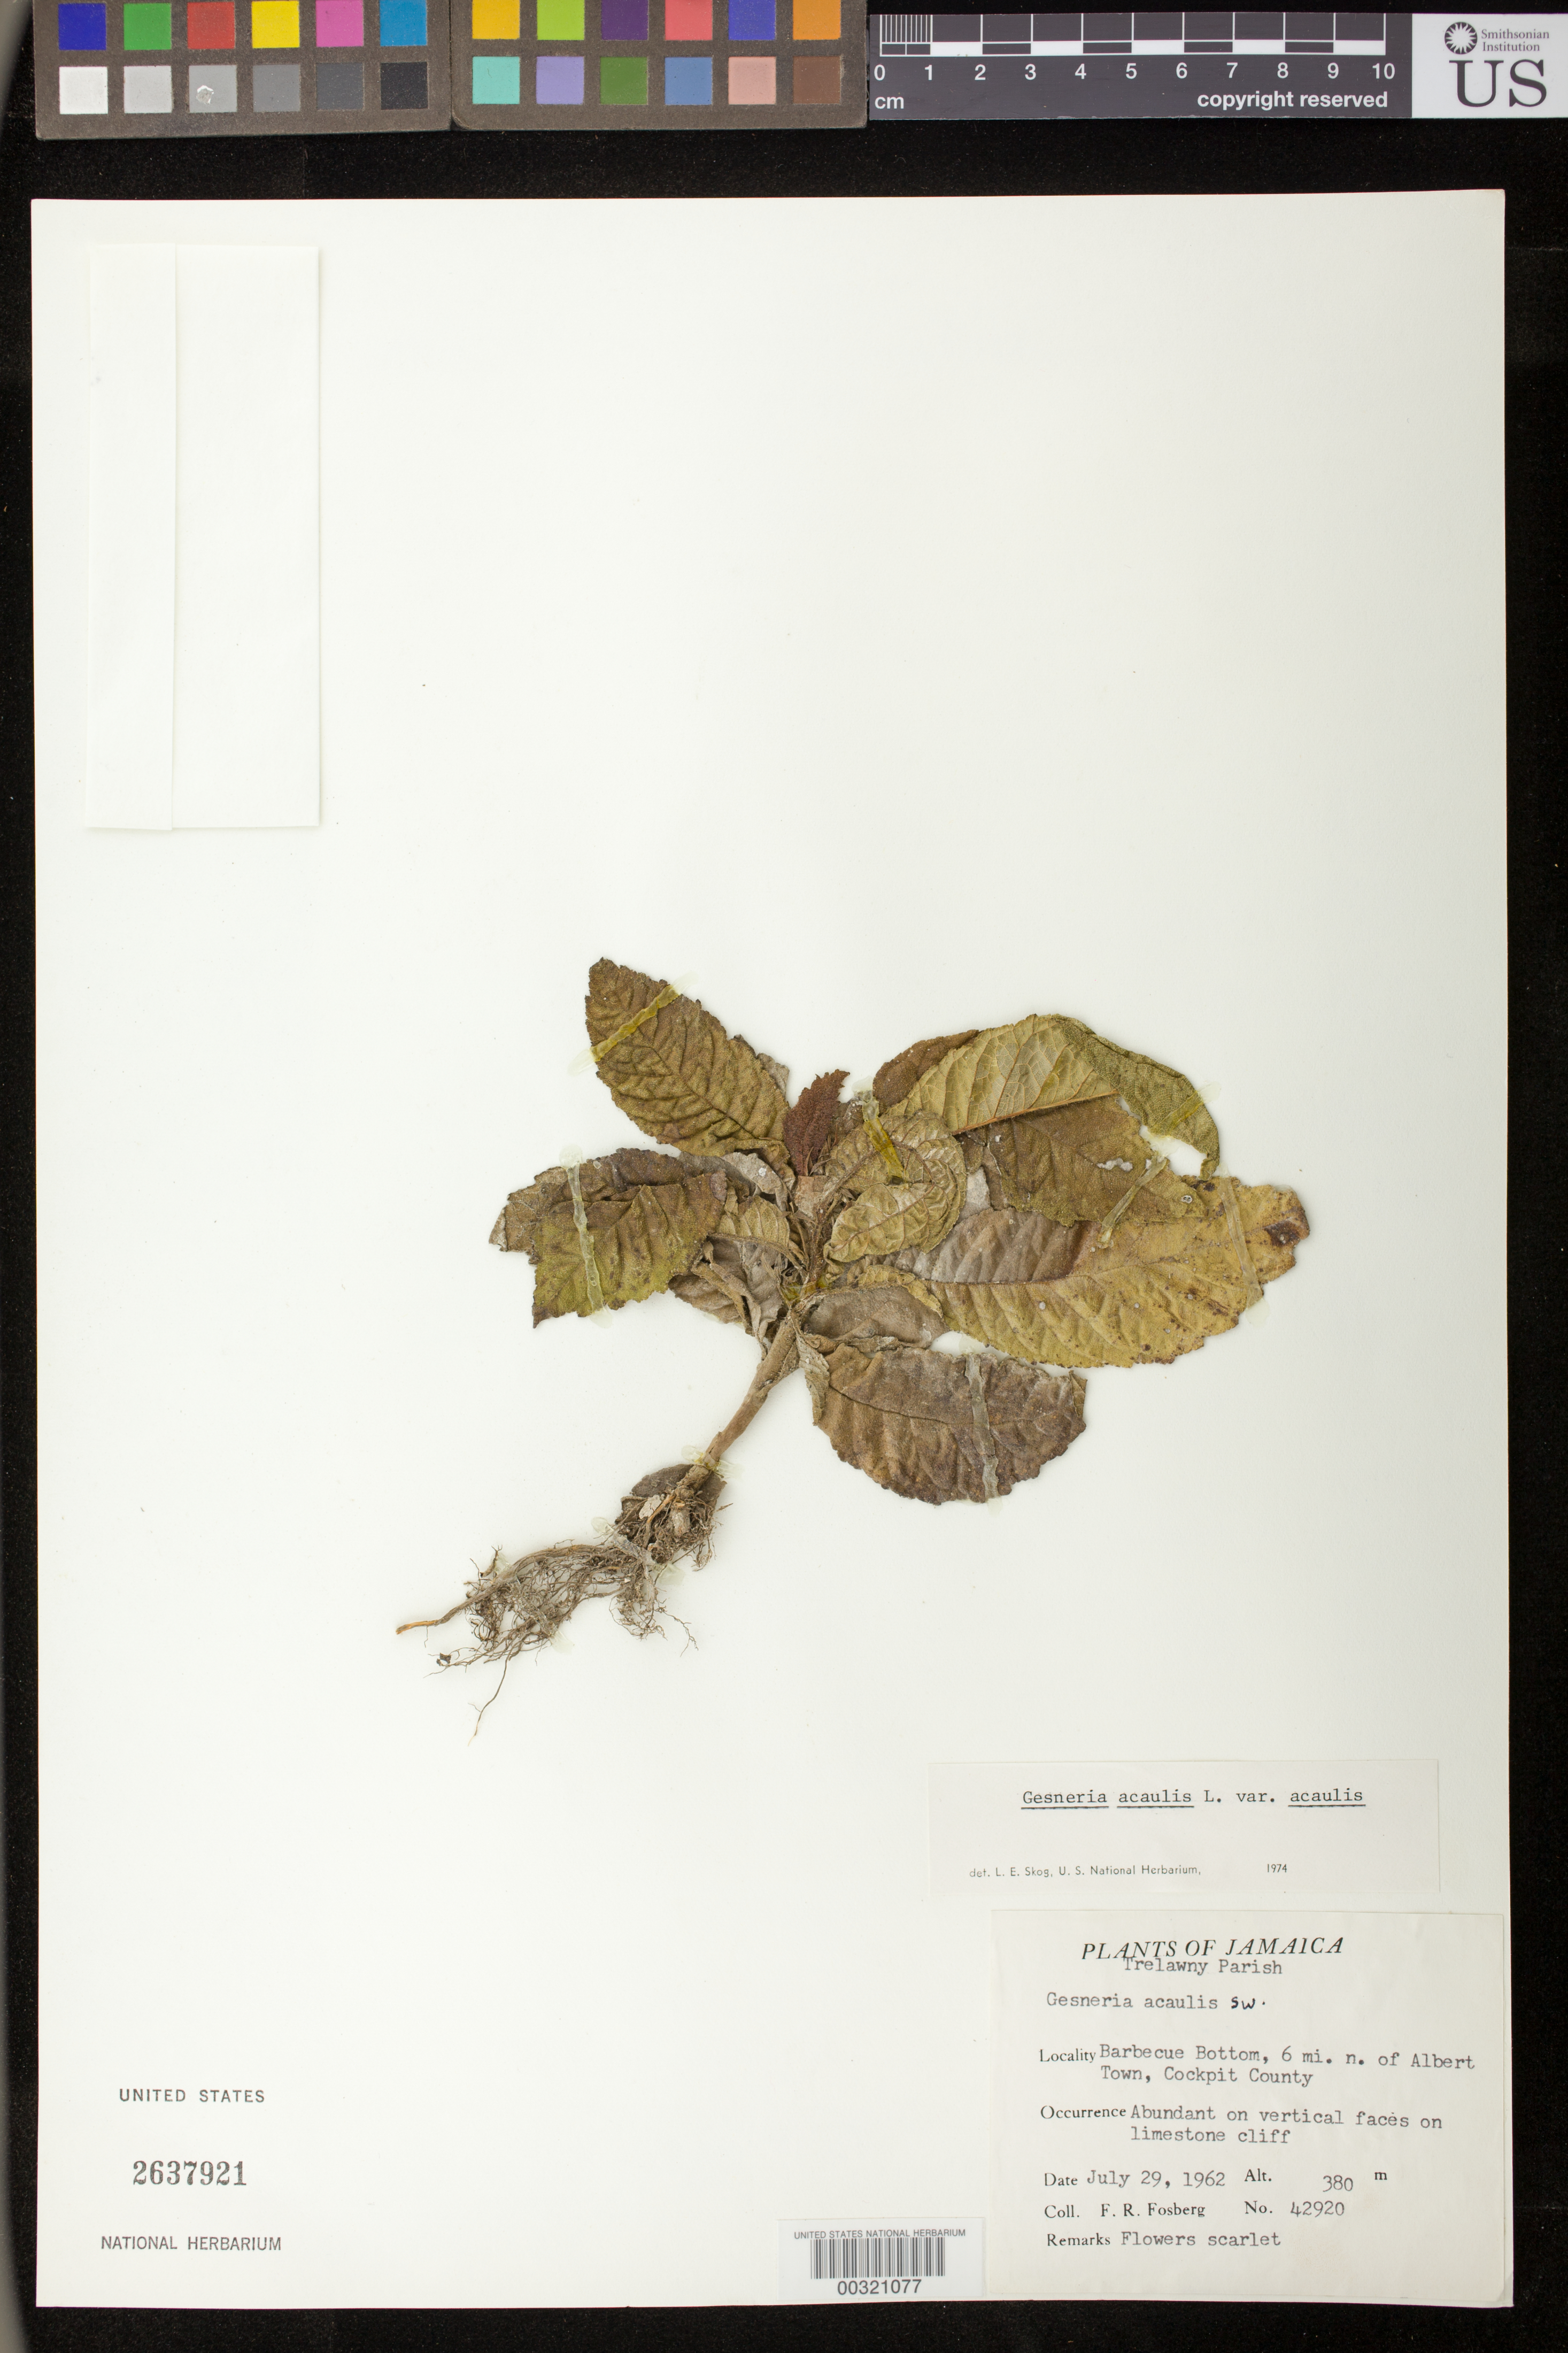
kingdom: Plantae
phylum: Tracheophyta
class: Magnoliopsida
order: Lamiales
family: Gesneriaceae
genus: Gesneria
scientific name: Gesneria acaulis var. acaulis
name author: L.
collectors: F. R. Fosberg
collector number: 42920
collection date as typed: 29 Jul 1962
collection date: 1962-07-29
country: Jamaica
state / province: Trelawny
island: Jamaica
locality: Barbecue Bottom, 6 mi N of Albert Town, Cockpit County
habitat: In vertical faces on limestone cliff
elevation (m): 380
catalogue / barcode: US 2637921